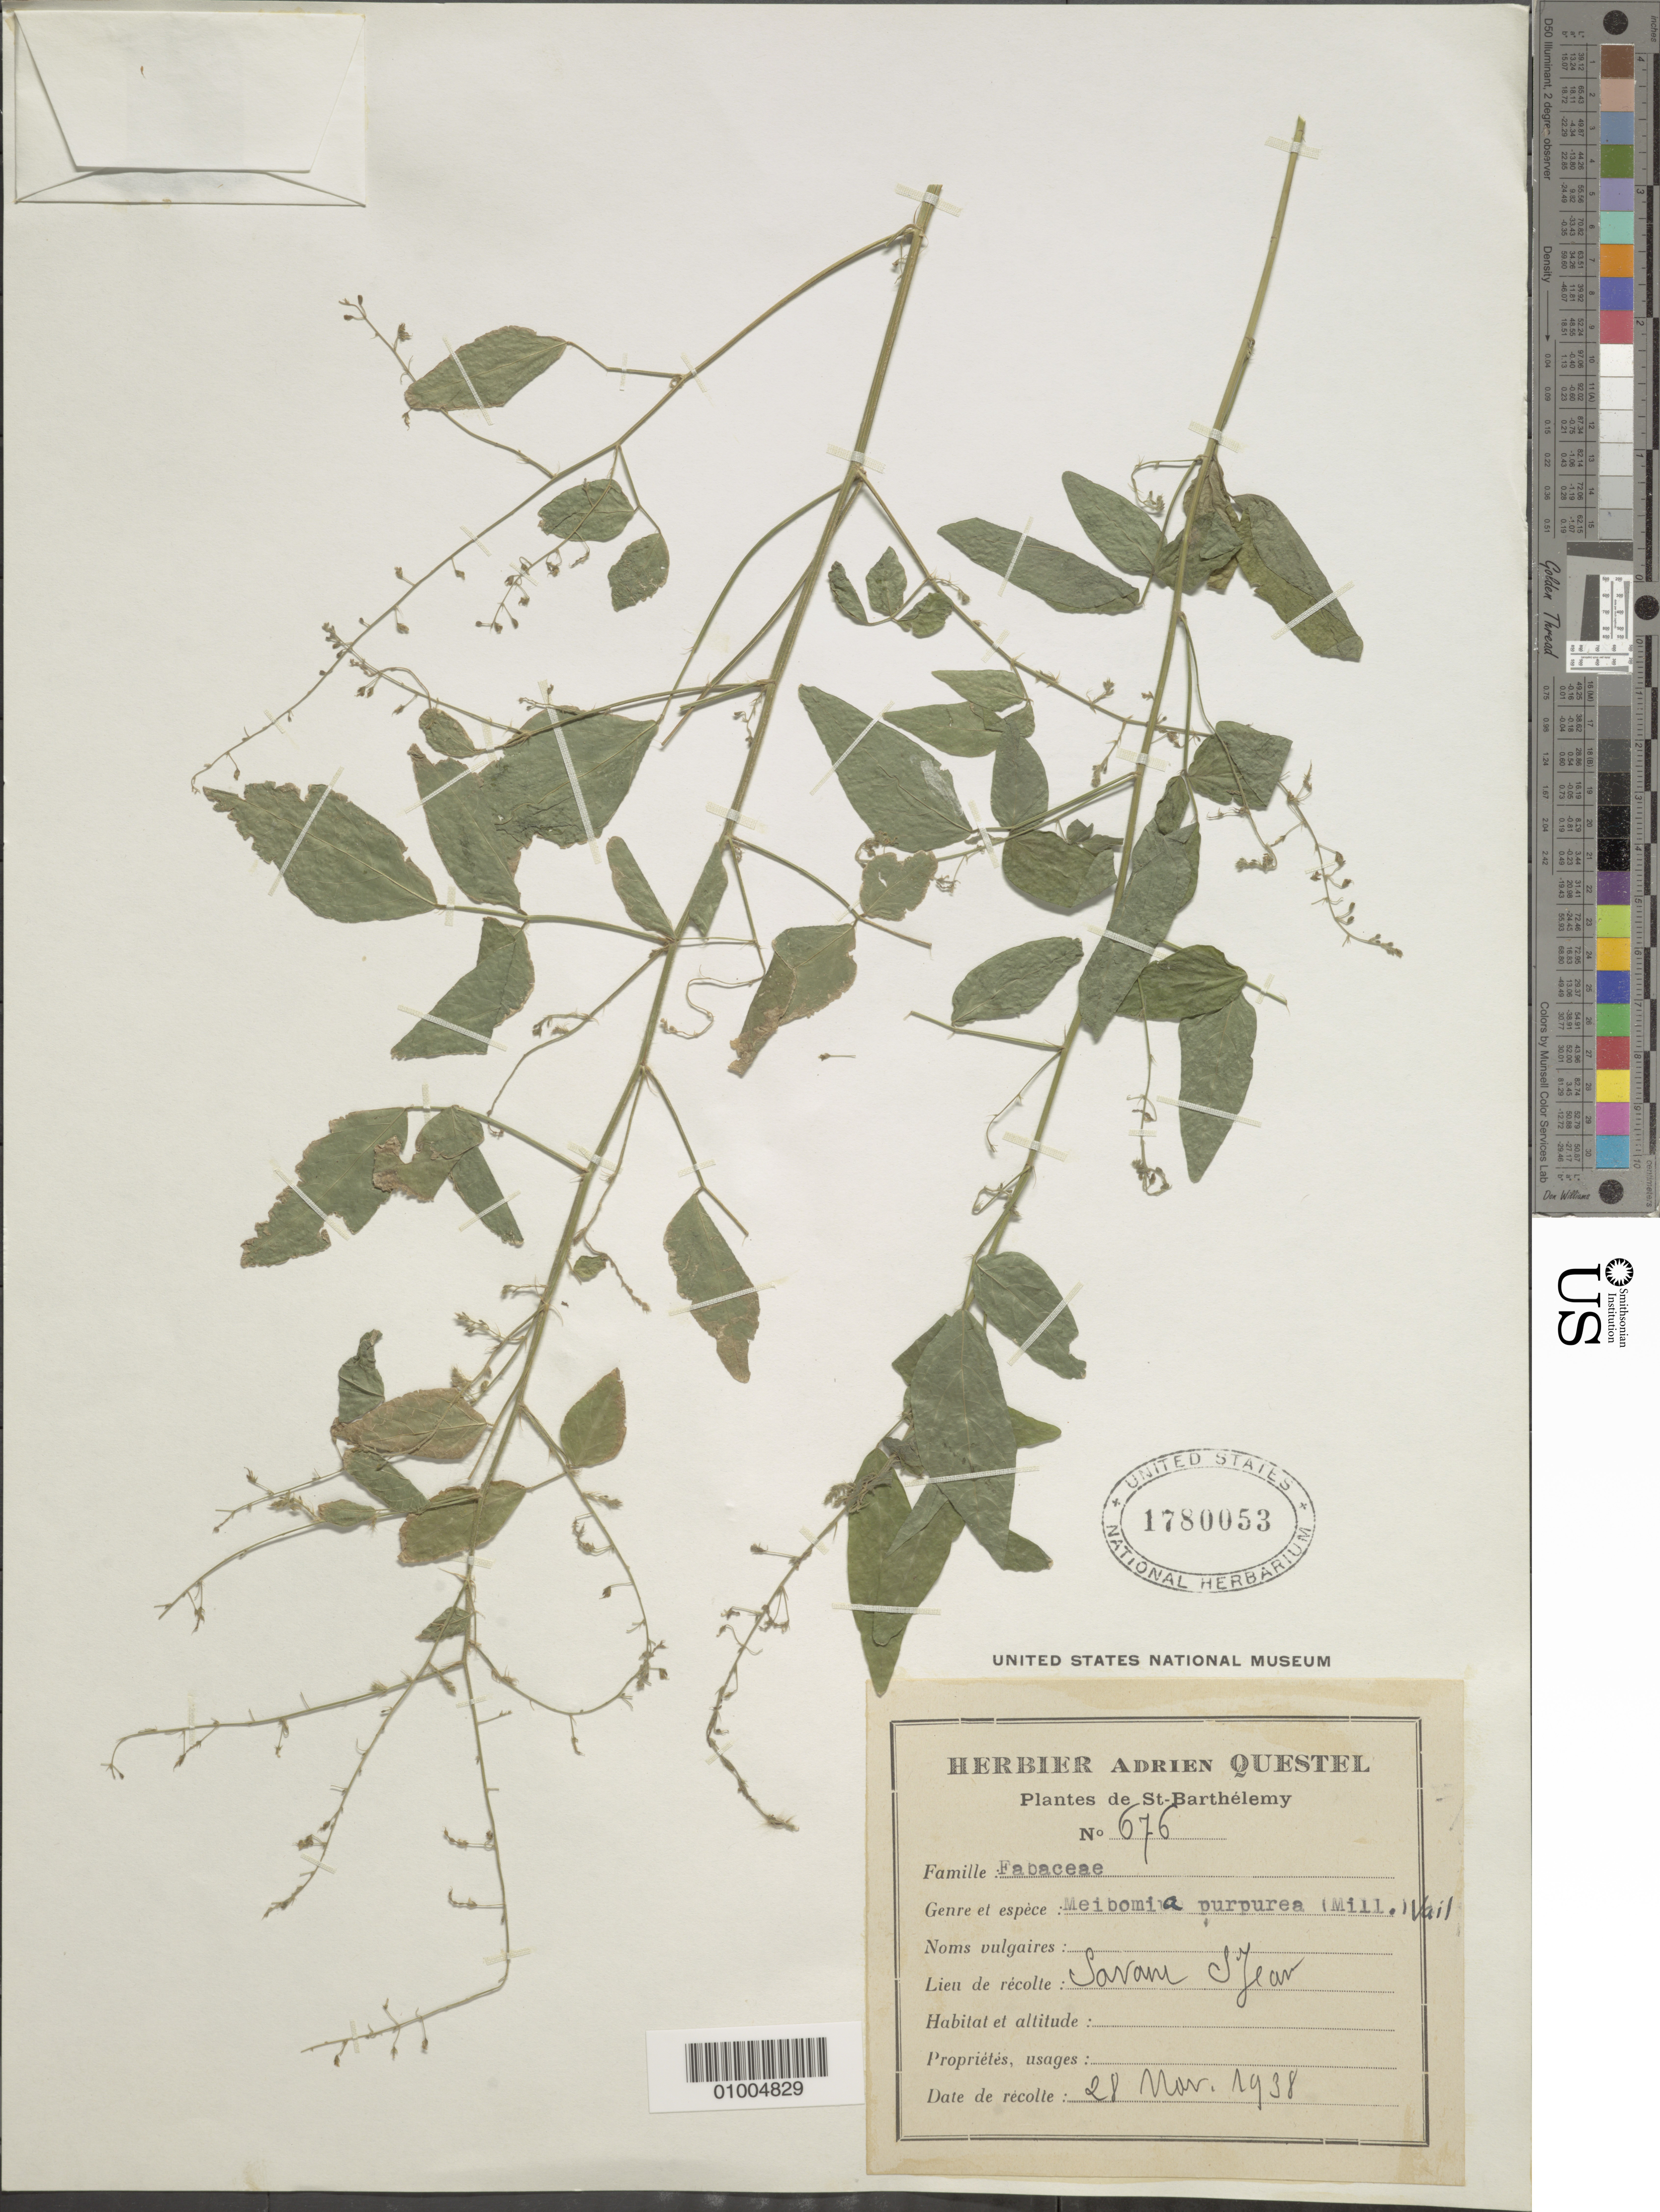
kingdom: Plantae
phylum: Tracheophyta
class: Magnoliopsida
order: Fabales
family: Fabaceae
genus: Desmodium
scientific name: Desmodium tortuosum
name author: (Sw.) DC.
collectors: A. Questel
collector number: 676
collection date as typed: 28 Nov 1938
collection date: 1938-11-28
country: Saint Barthélemy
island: St. Barthélemy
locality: Plantes de St. Barthélemy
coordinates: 0 N, 0 E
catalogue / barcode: US 1780053